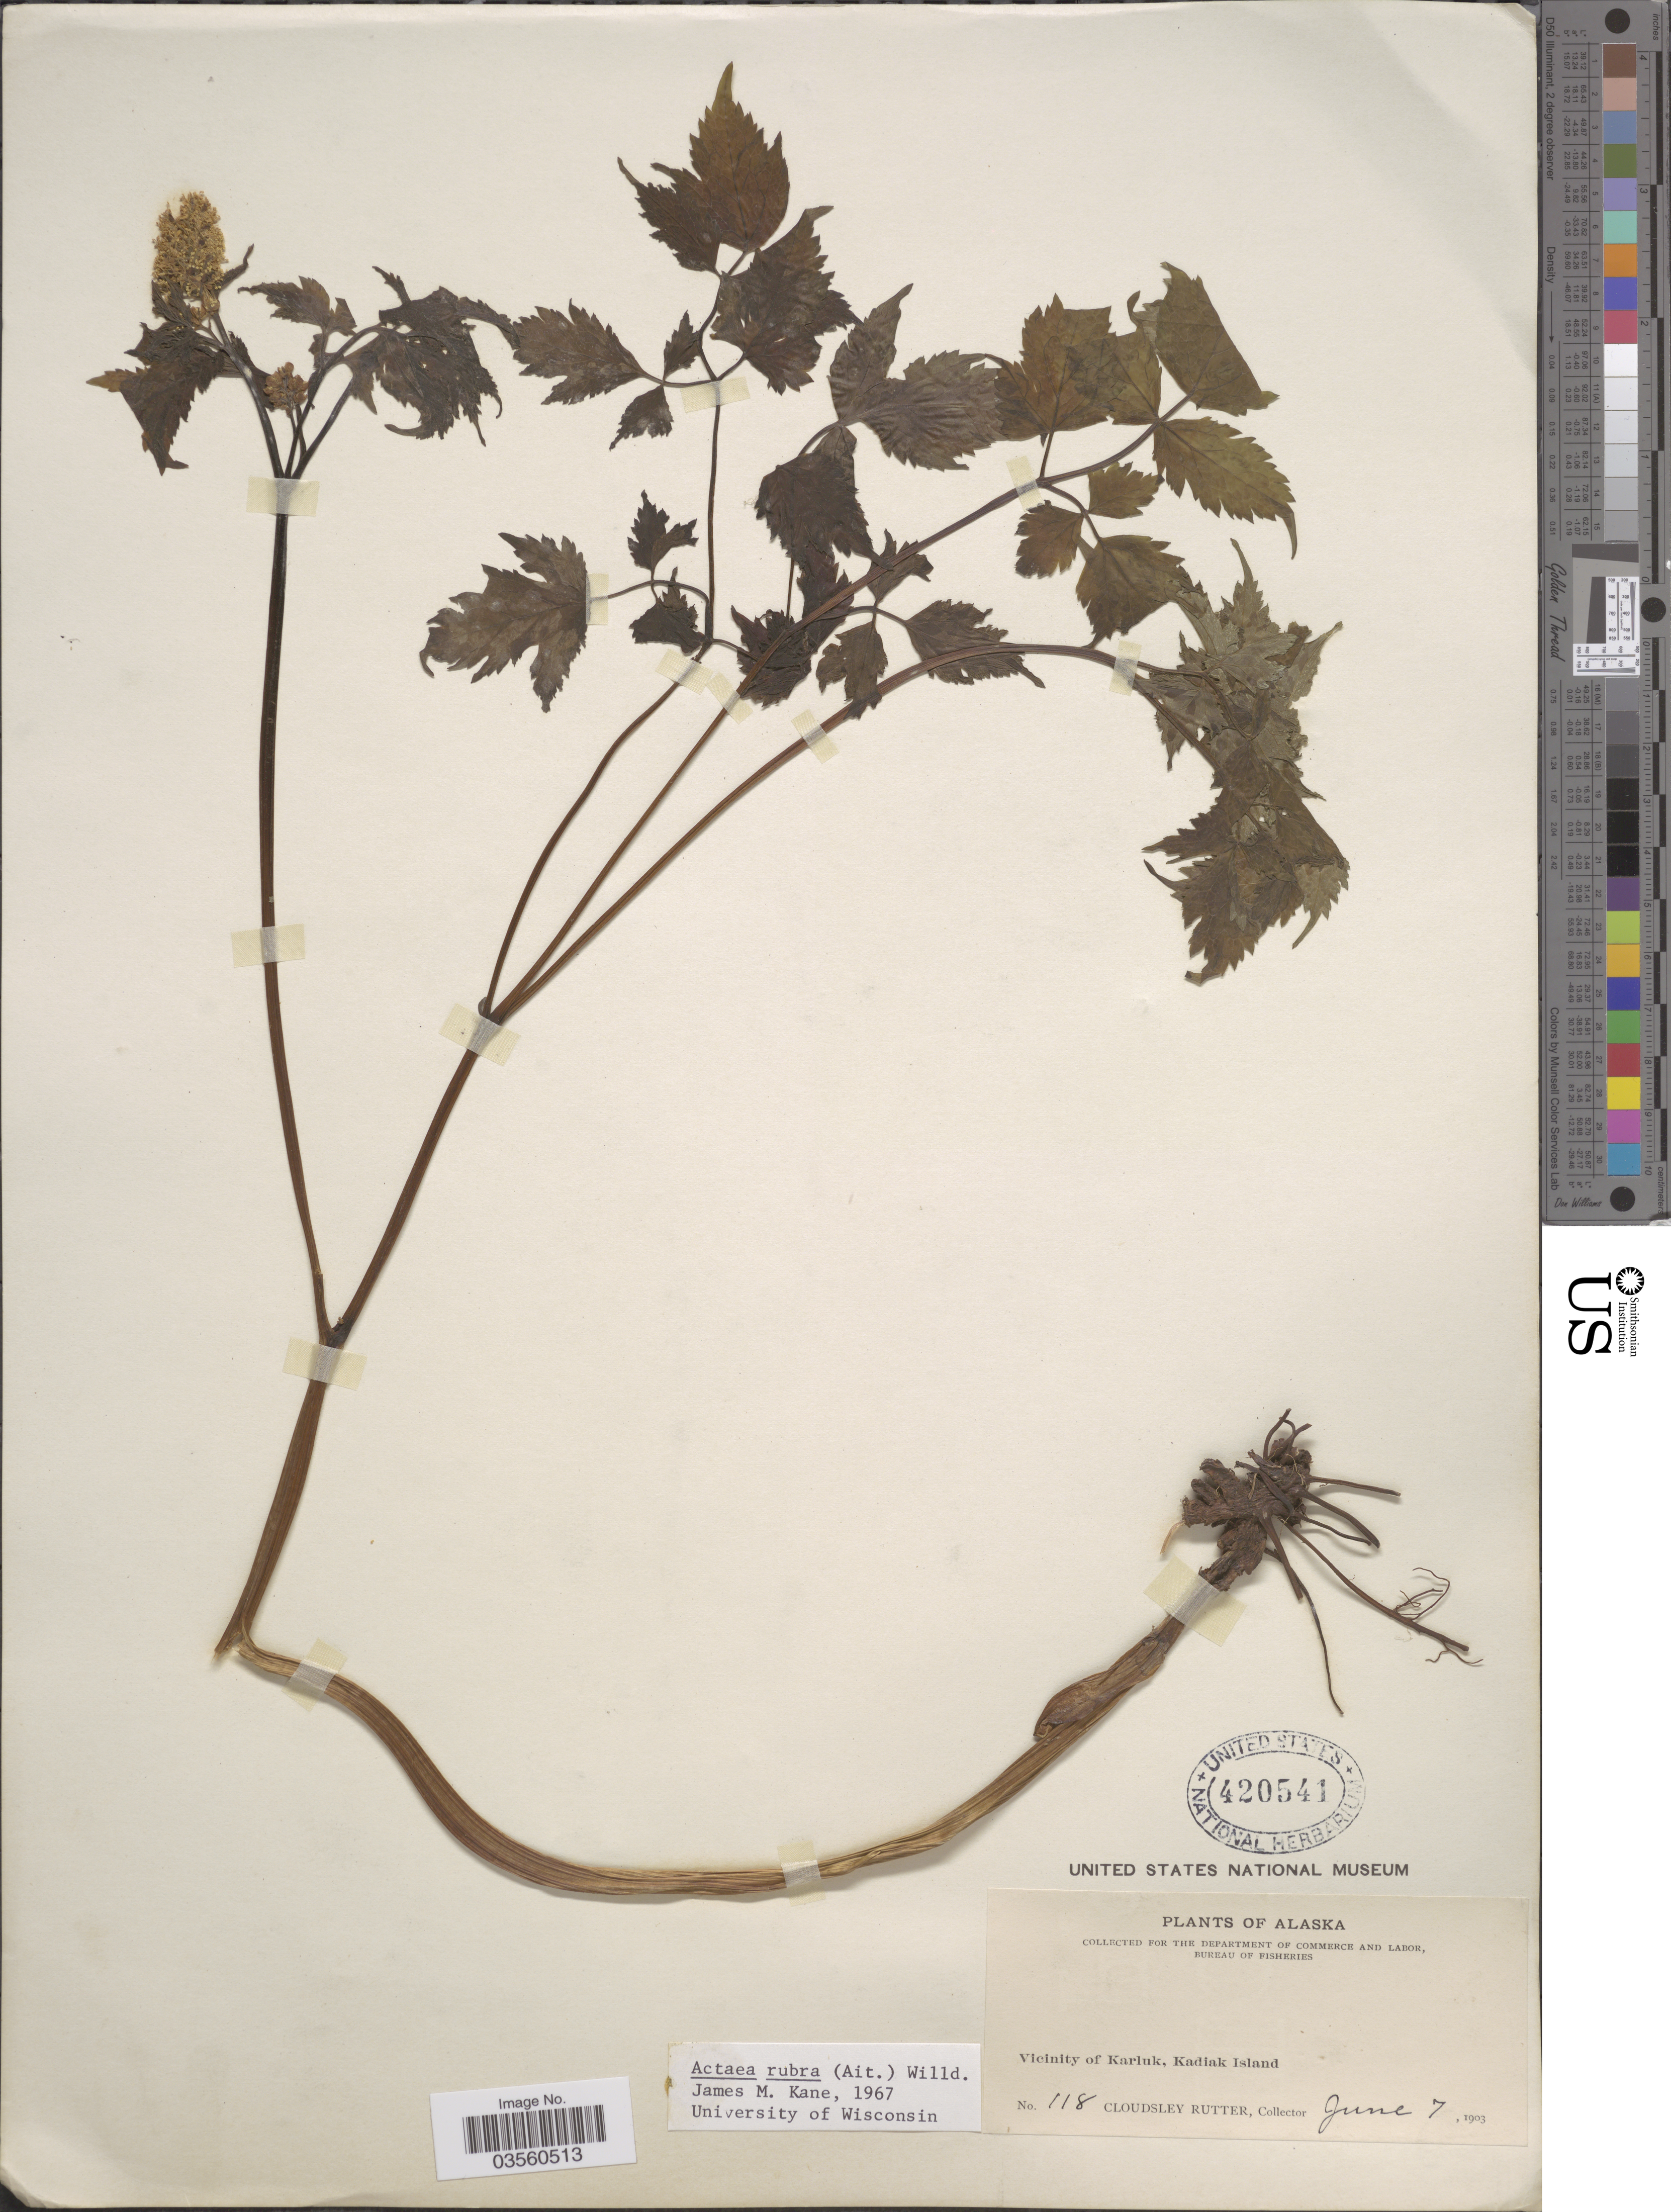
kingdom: Plantae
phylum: Tracheophyta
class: Magnoliopsida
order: Ranunculales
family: Ranunculaceae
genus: Actaea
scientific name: Actaea rubra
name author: (Aiton) Willd.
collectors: C. Rutter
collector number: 118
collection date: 1903-06-07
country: United States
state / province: Alaska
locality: Vicinity of Karluk, Kadiak Island.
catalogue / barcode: US 420541